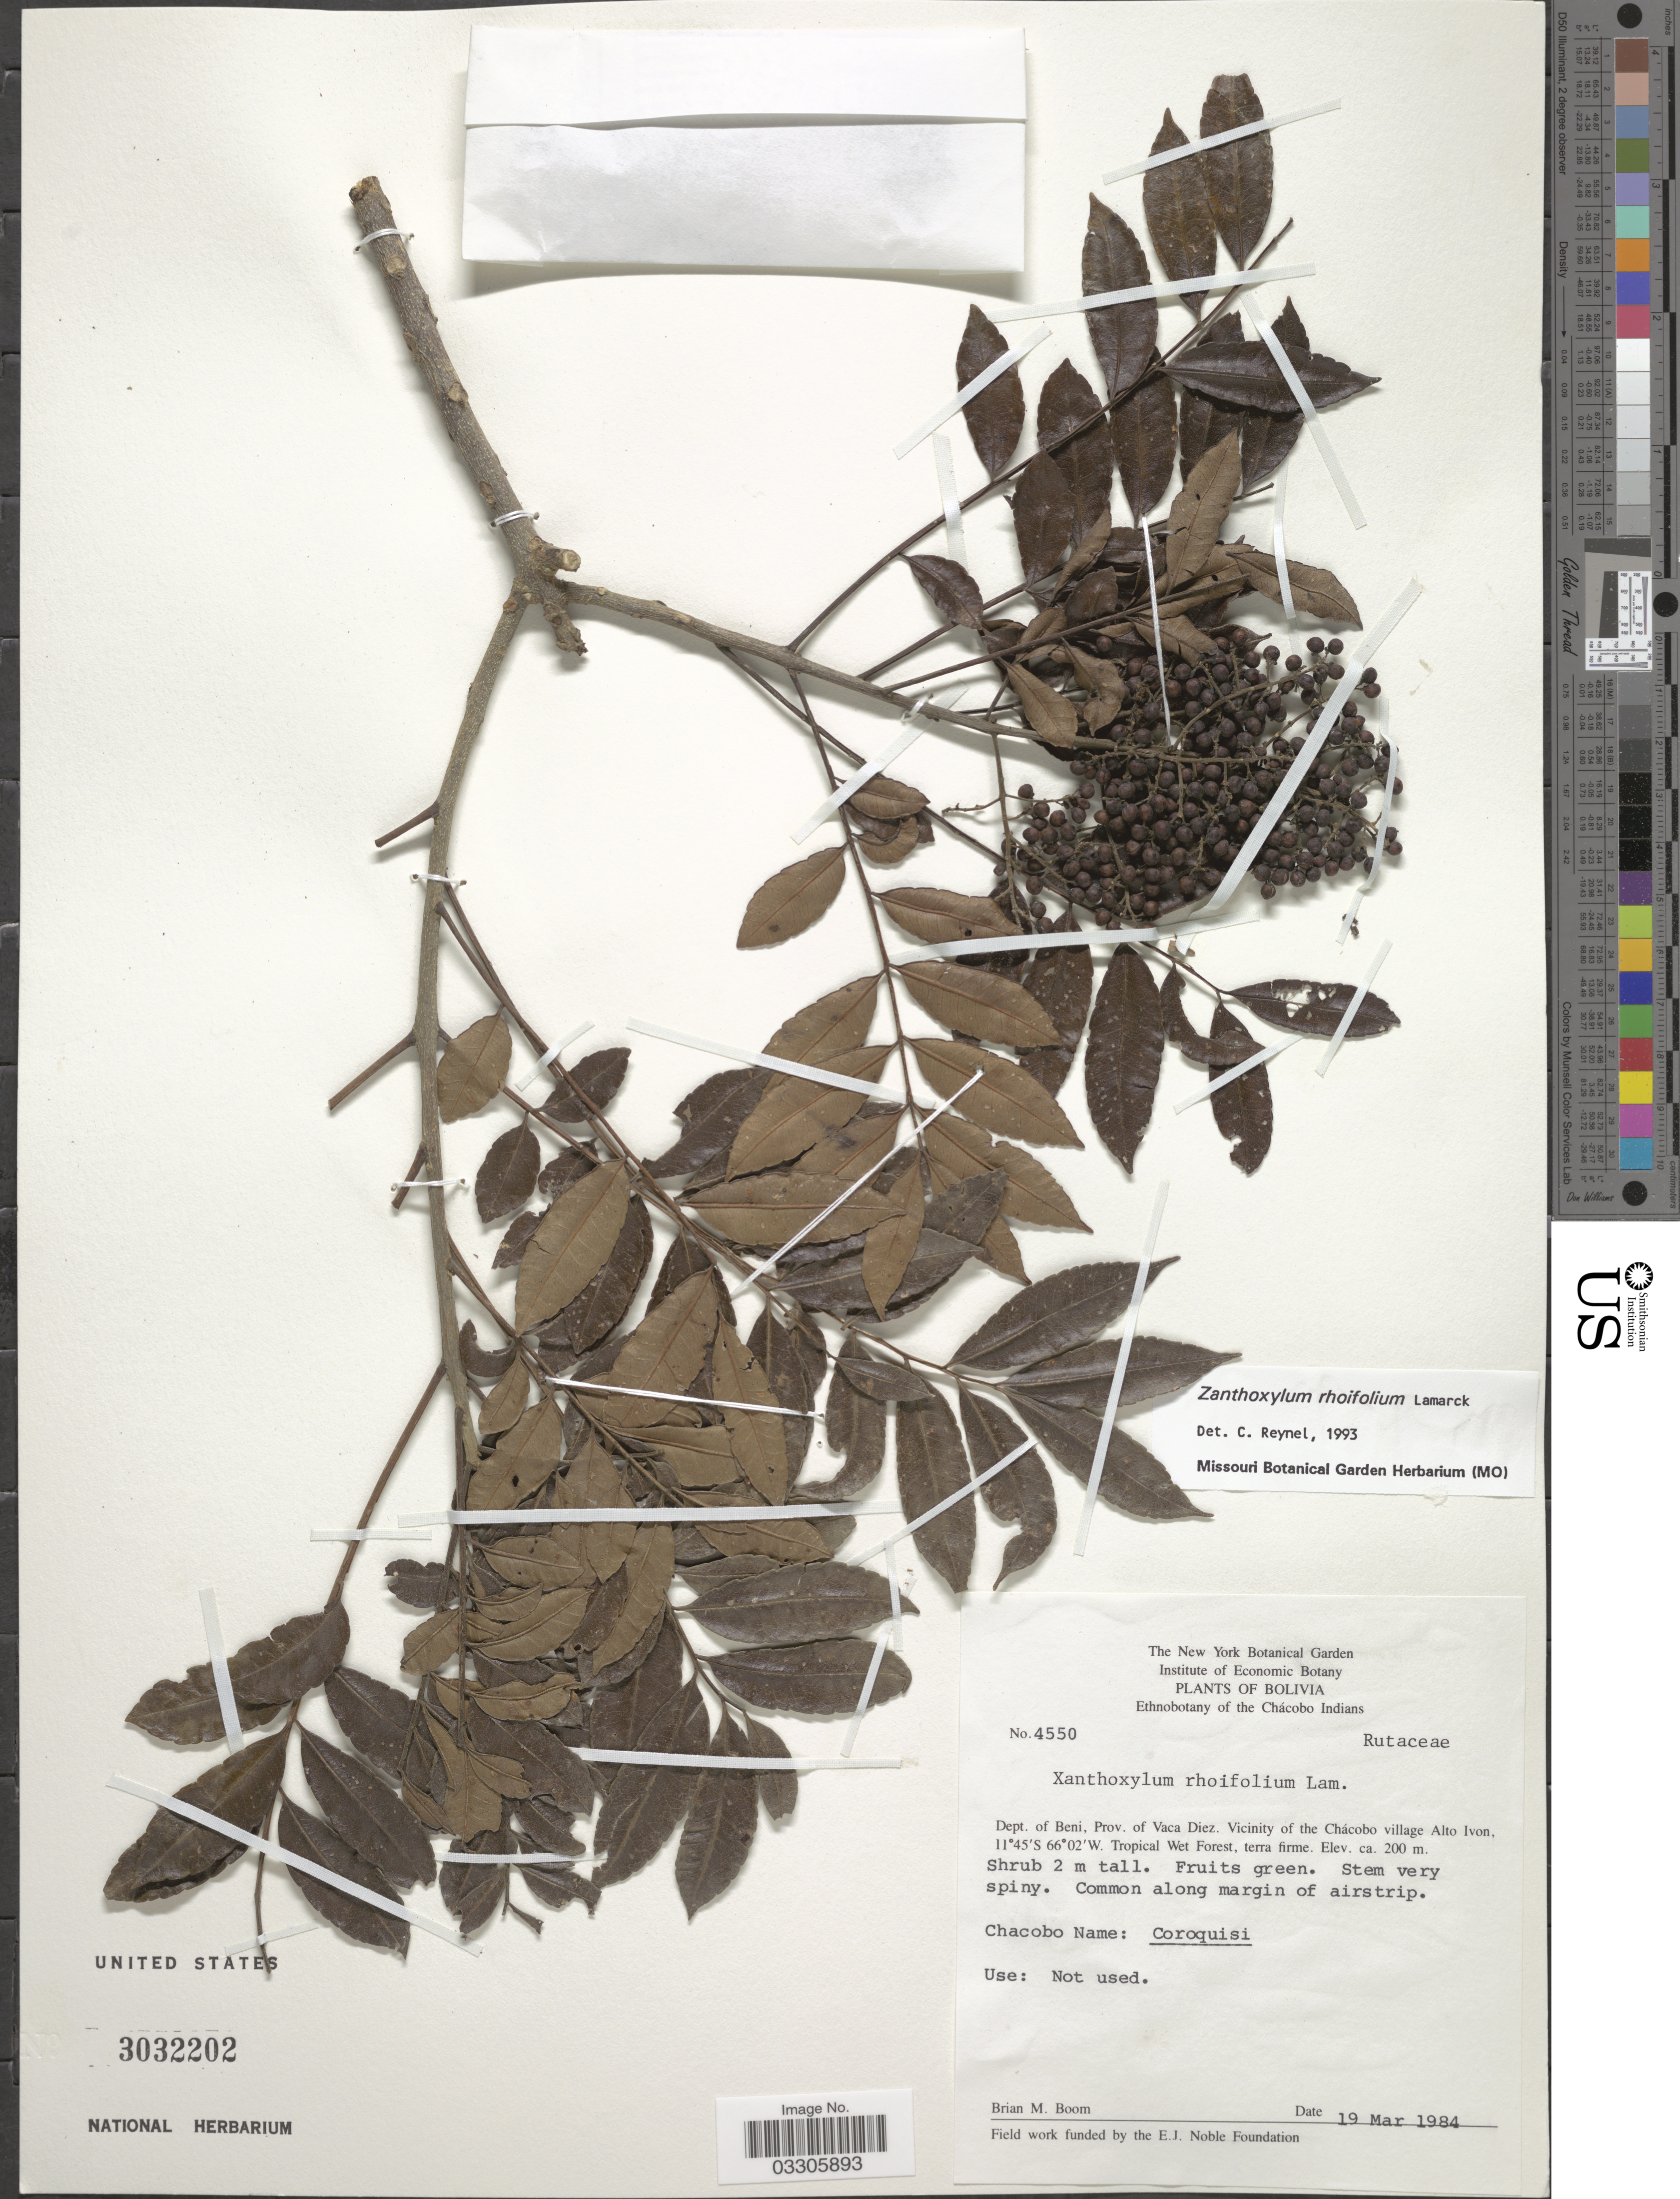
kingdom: Plantae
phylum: Tracheophyta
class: Magnoliopsida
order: Sapindales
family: Rutaceae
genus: Zanthoxylum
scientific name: Zanthoxylum rhoifolium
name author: Lam.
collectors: B. M. Boom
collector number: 4550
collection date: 1984-03-19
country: Bolivia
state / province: Beni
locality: Dept. of Beni, Prov. of Vaca Diez. Vicinity of the Chácobo village Alto Ivon.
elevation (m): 200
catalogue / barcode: US 3032202